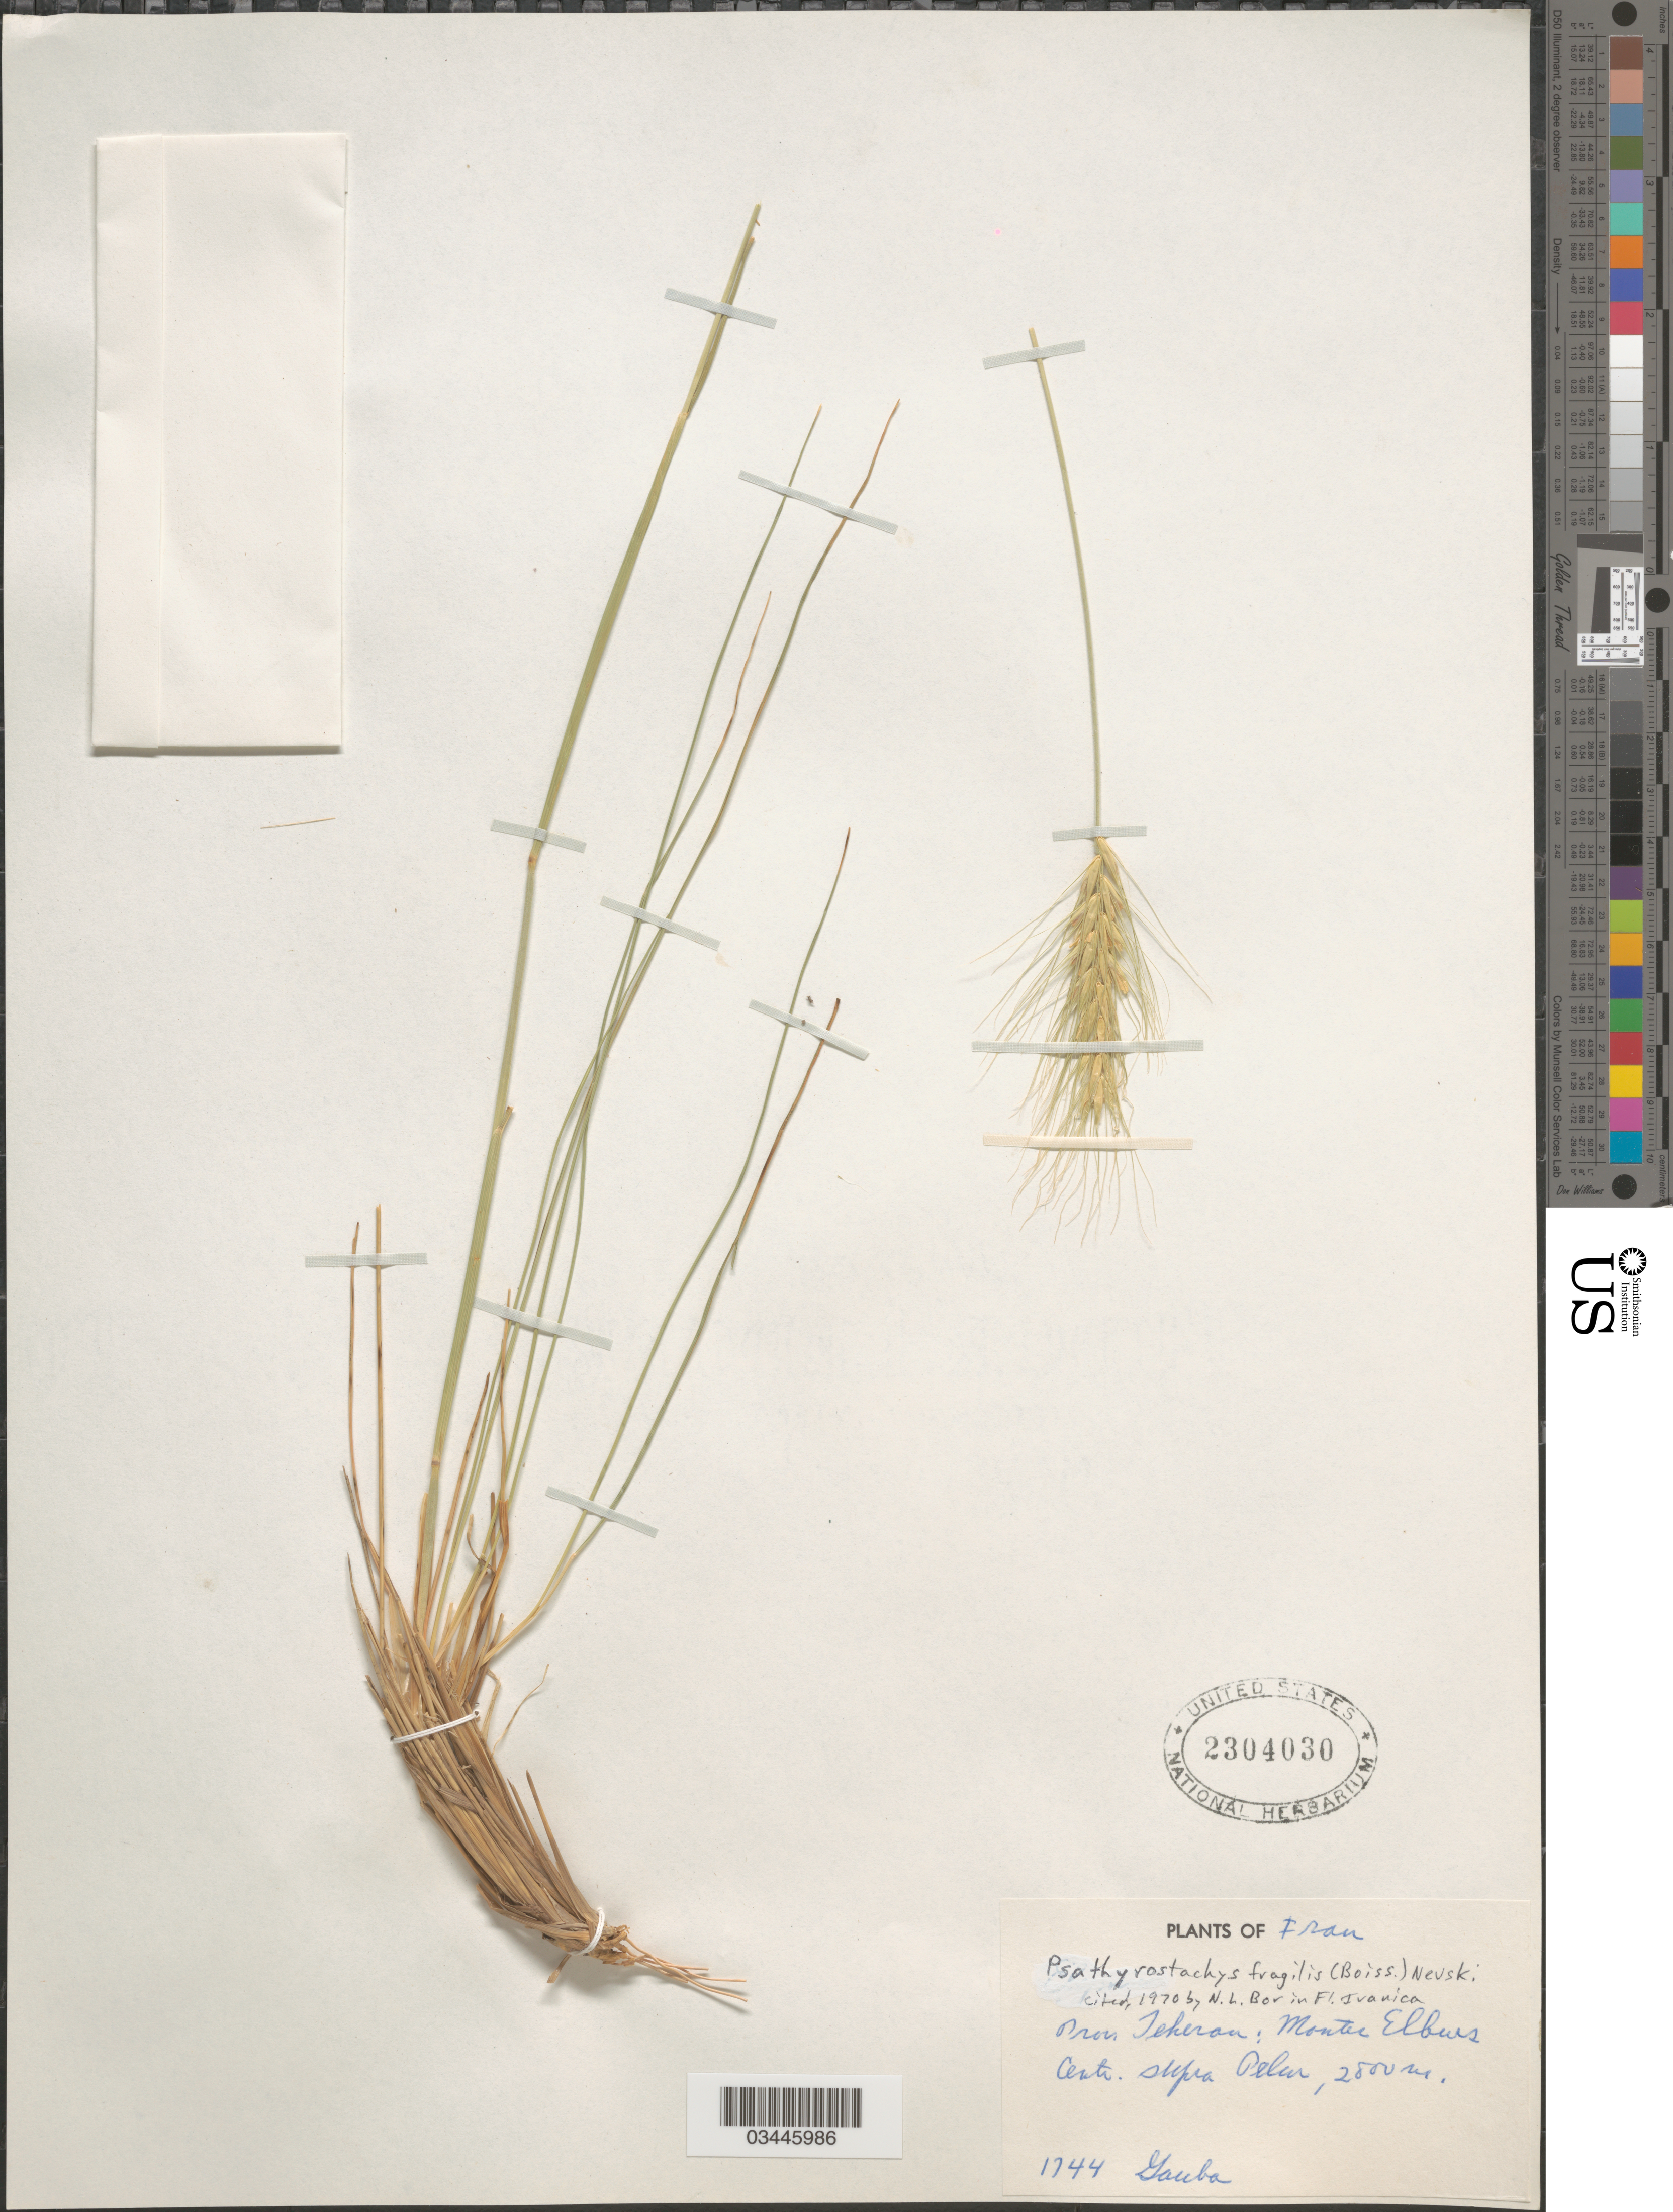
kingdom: Plantae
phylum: Tracheophyta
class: Liliopsida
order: Poales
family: Poaceae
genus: Psathyrostachys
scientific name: Psathyrostachys fragilis subsp. fragilis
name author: (Boiss.) Nevski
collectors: E. Gauba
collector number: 1744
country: Iran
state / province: Alborz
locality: Prov Teheran: Montes Elburs Centr. supra Pelar.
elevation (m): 2800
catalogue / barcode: US 2304030